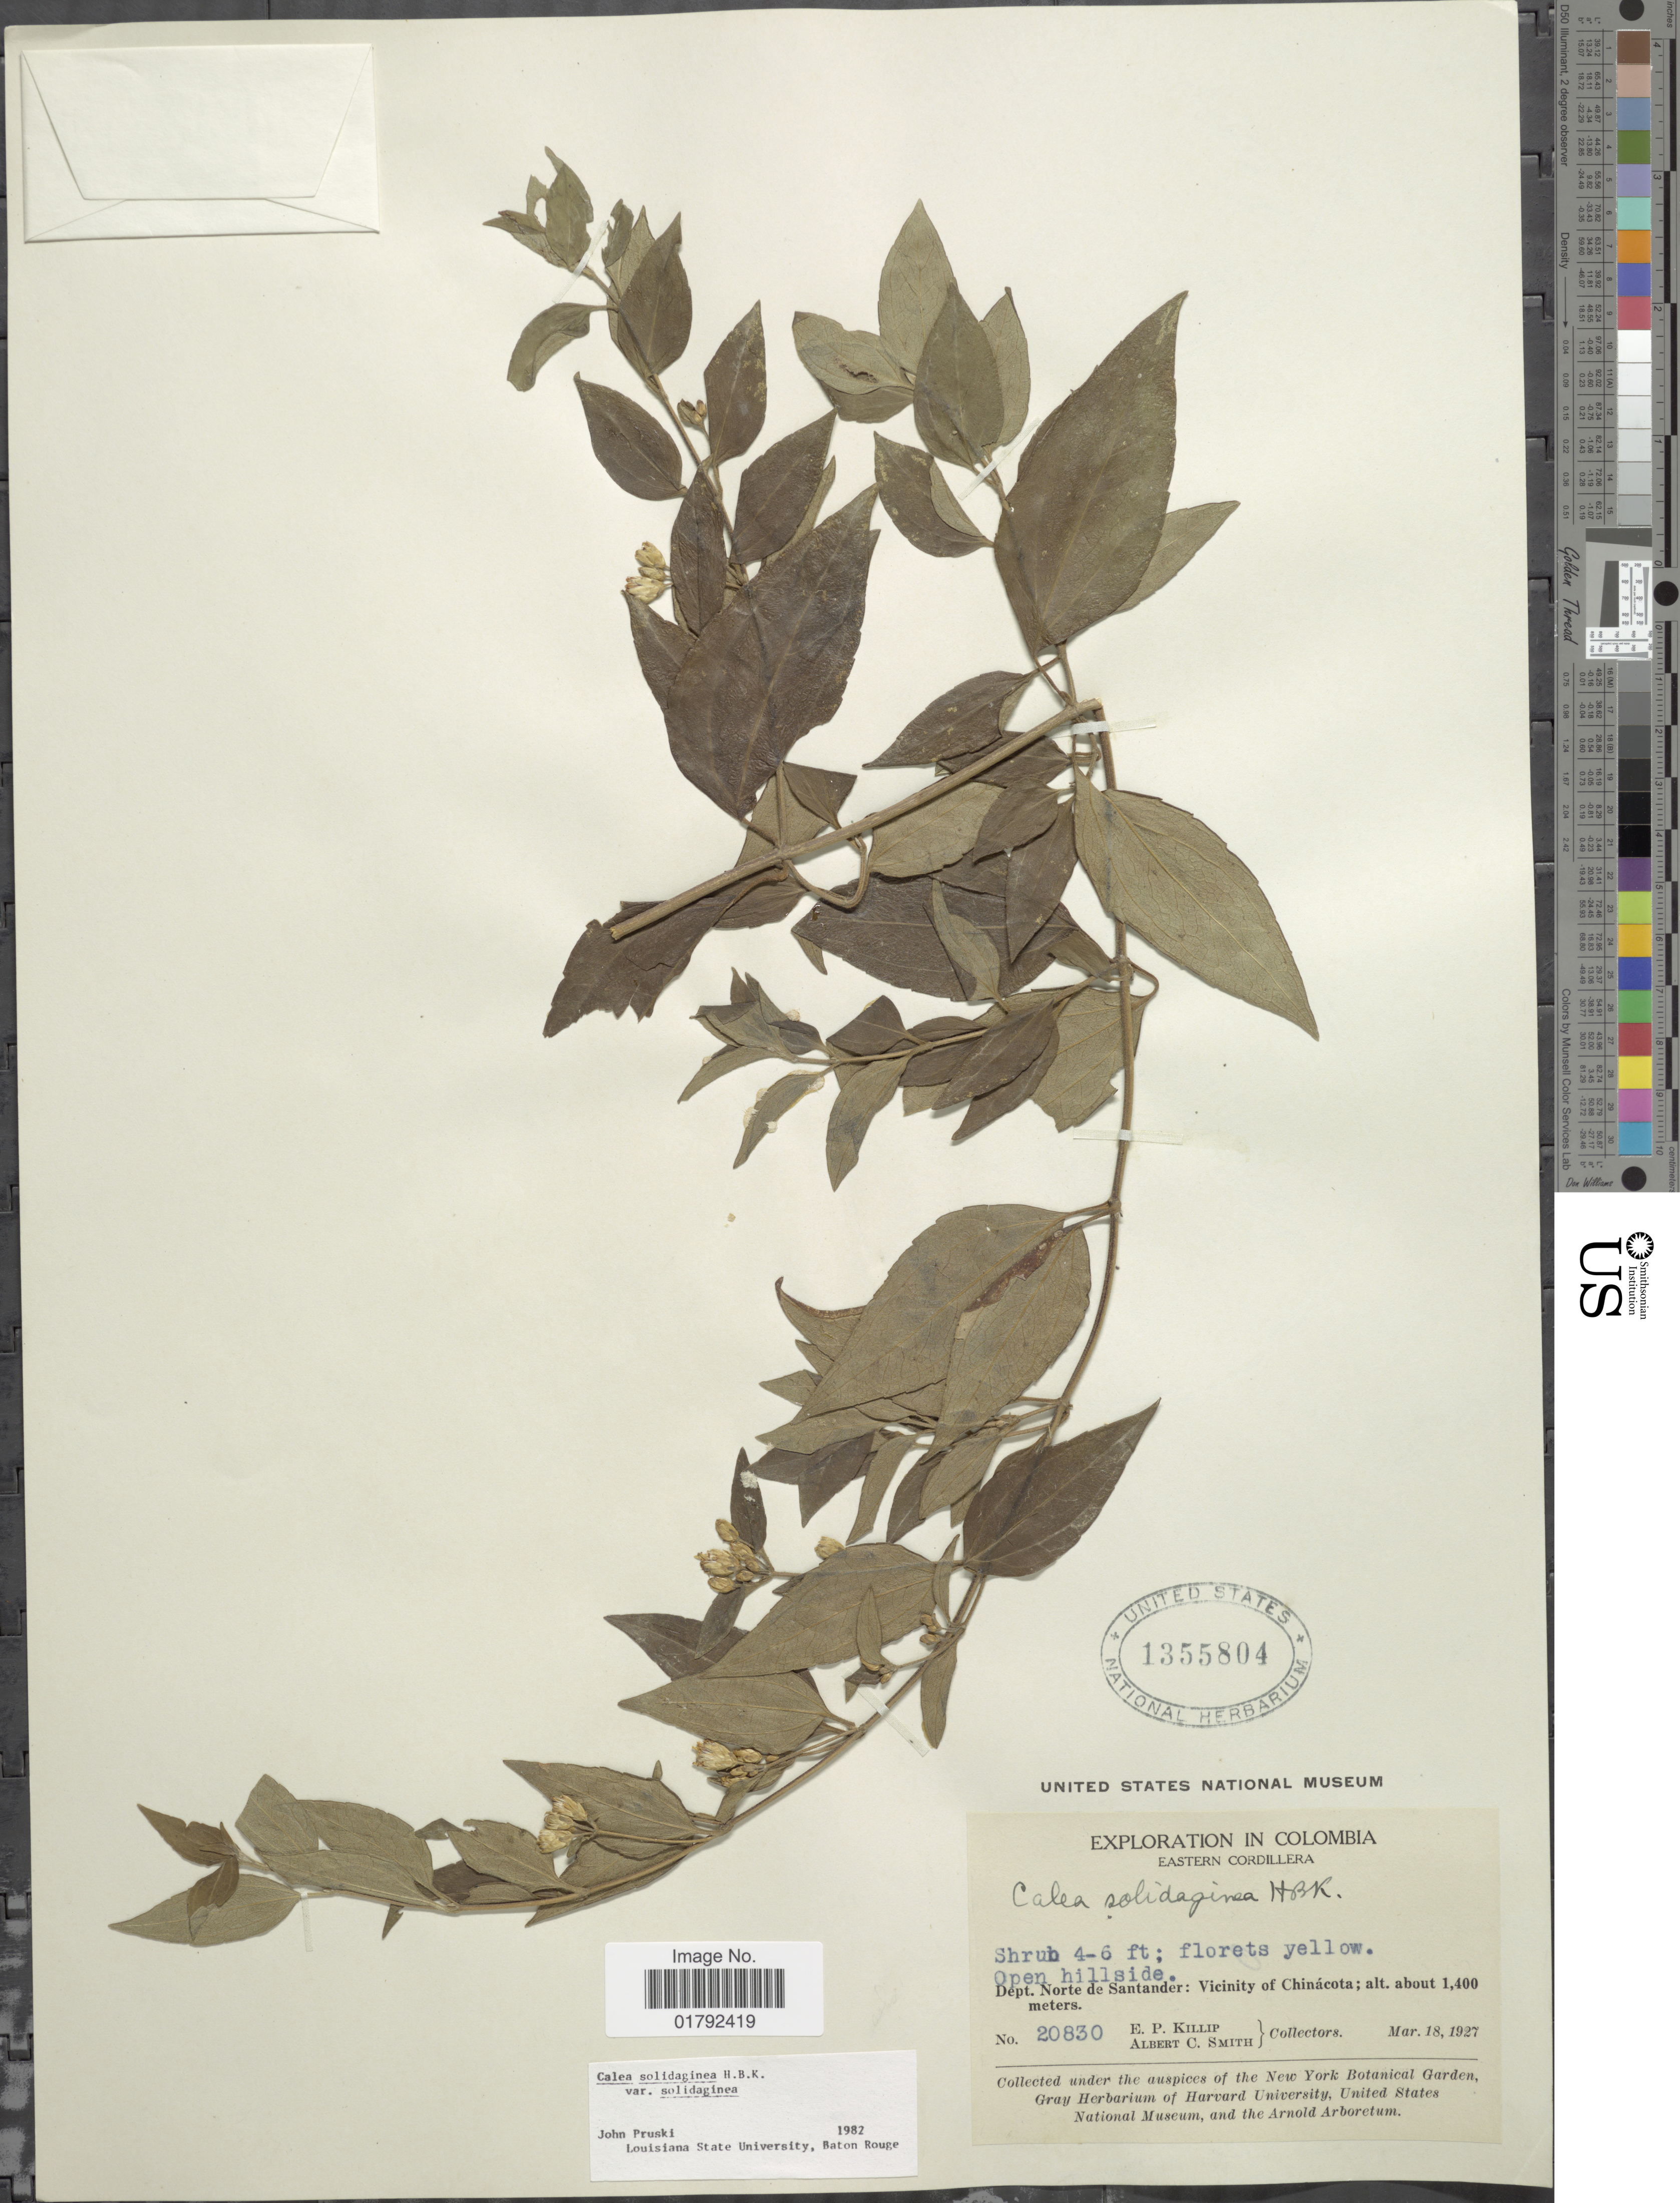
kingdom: Plantae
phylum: Tracheophyta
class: Magnoliopsida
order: Asterales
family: Asteraceae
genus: Calea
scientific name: Calea solidaginea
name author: Kunth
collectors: E. P. Killip & A. C. Smith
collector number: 20830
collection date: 1927-03-18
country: Colombia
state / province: Norte de Santander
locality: Eastern Cordillera, vicinity of Chinacota, open hillside.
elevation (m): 1400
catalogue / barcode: US 1355804